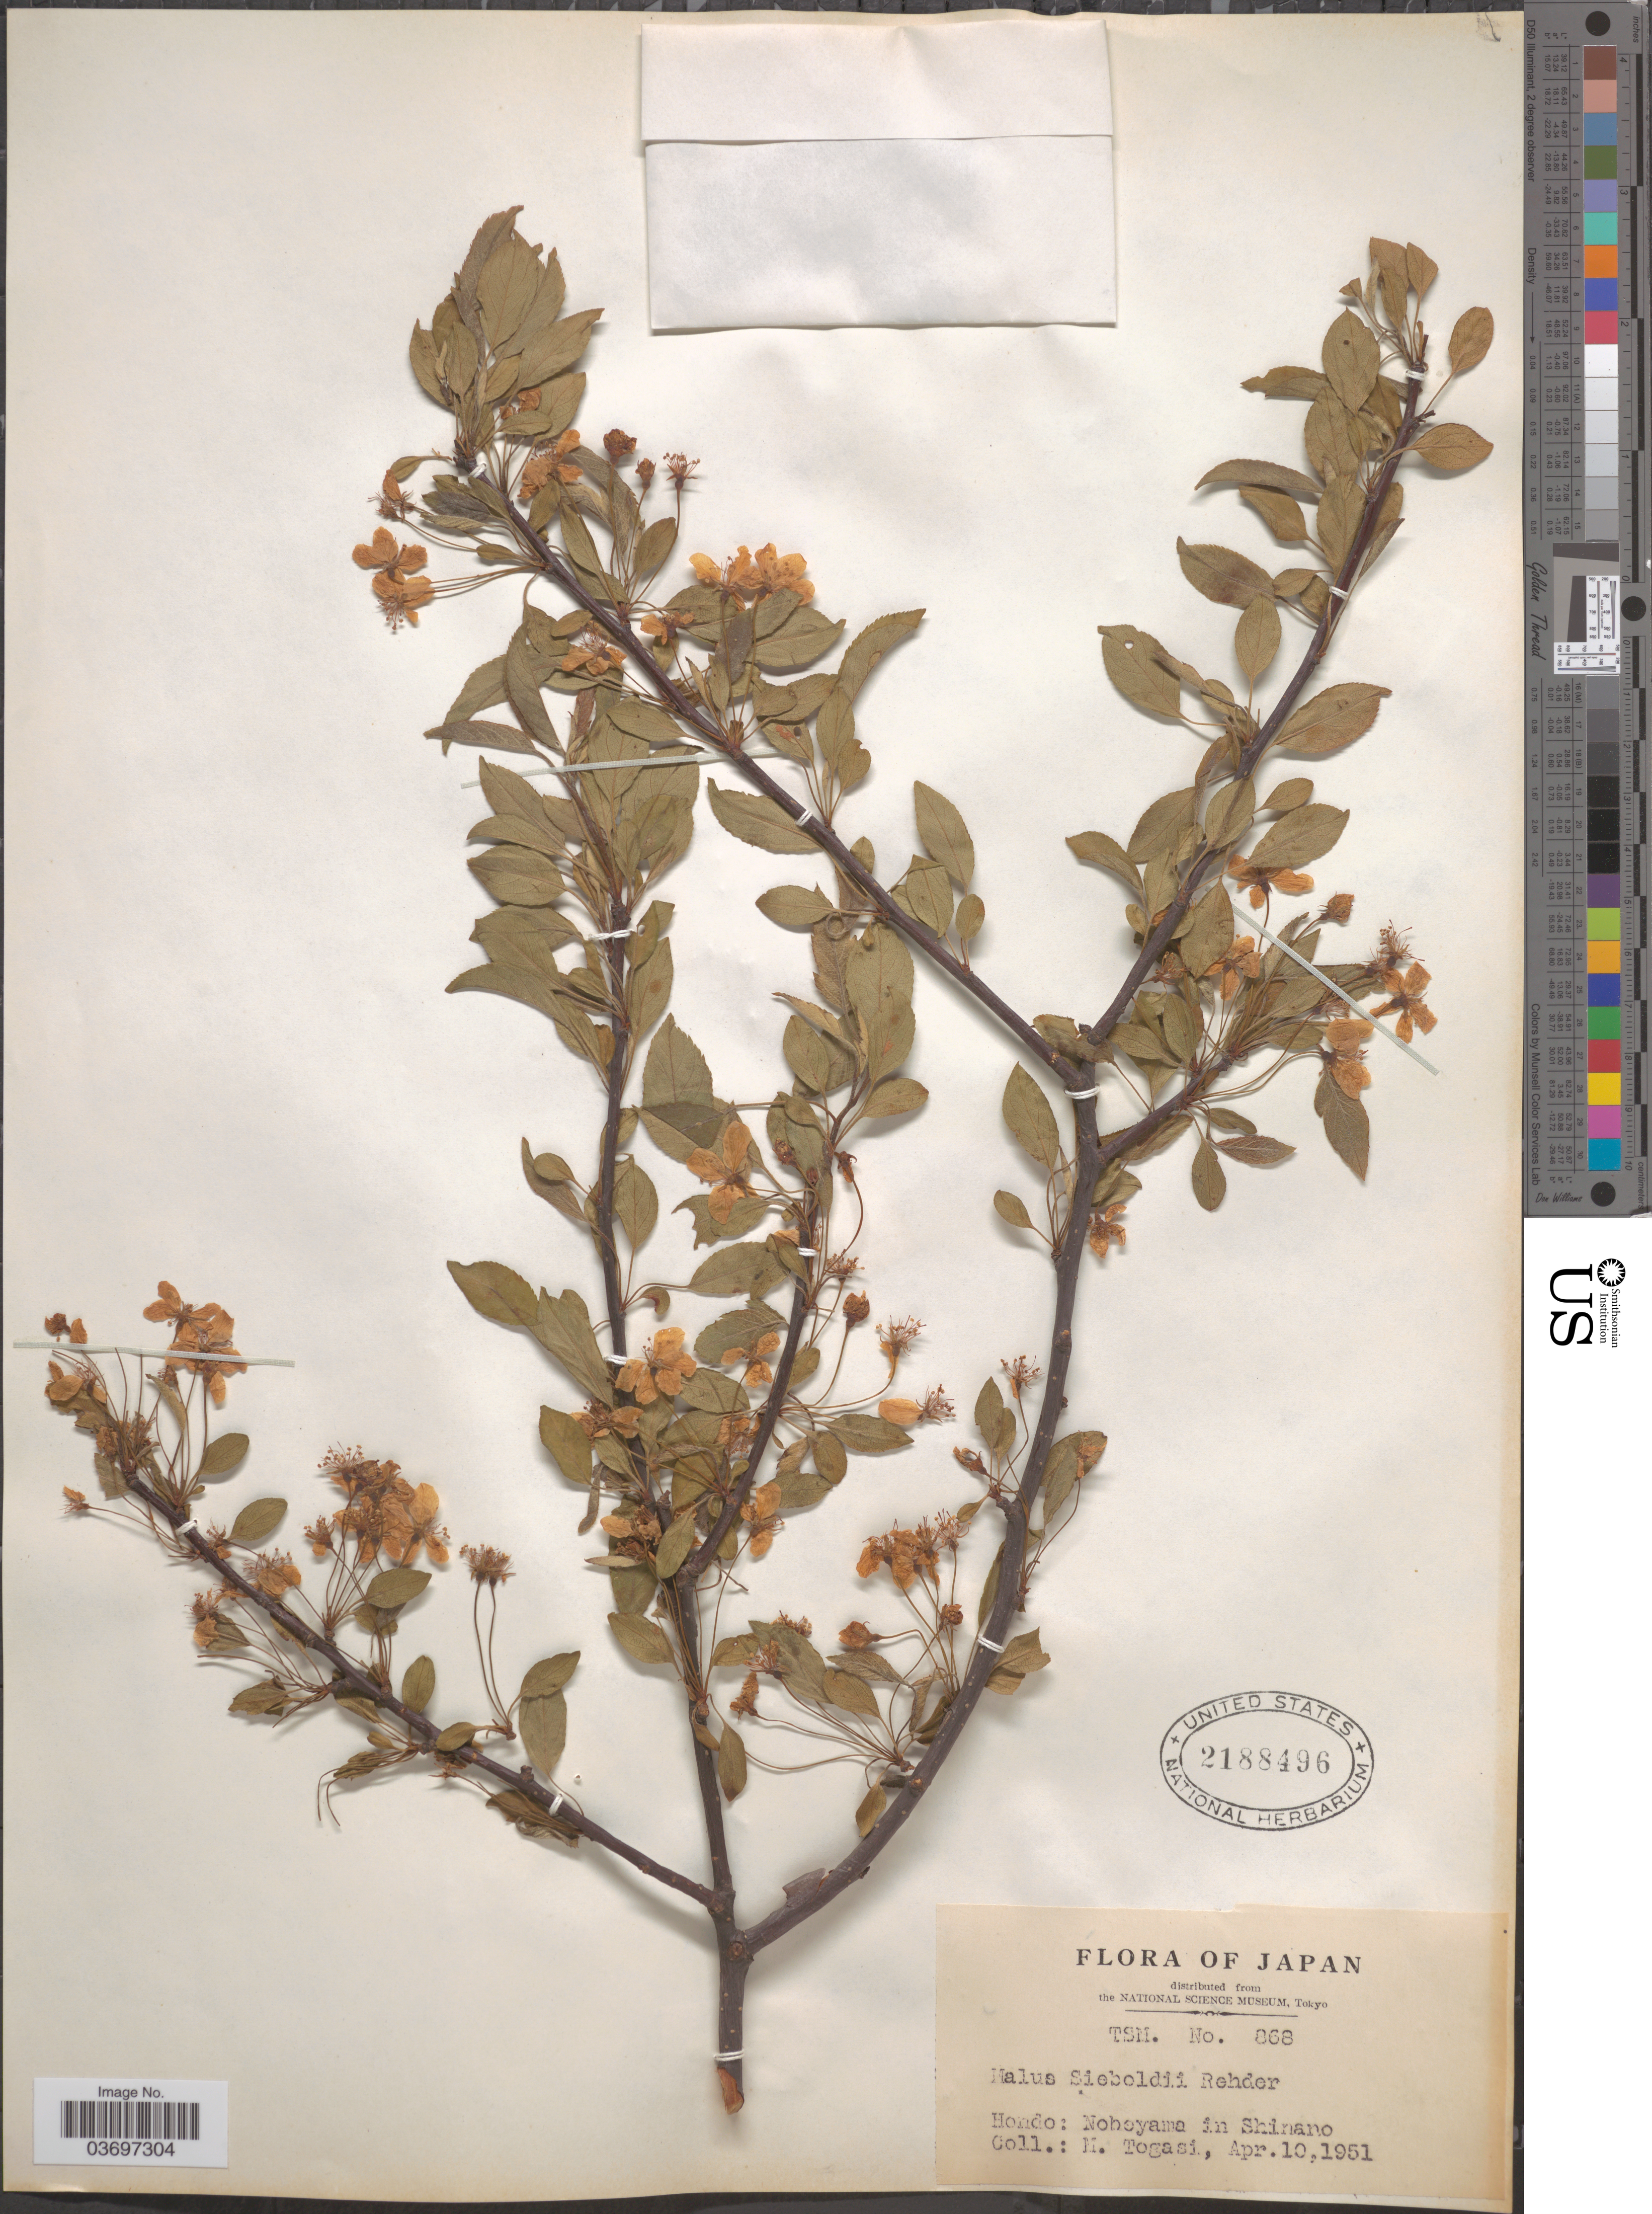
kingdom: Plantae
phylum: Tracheophyta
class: Magnoliopsida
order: Rosales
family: Rosaceae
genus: Malus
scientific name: Malus sieboldii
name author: Rehder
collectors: M. Togasi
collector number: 868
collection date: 1951-04-10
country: Japan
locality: Hondo: Nobeyama in Shinano.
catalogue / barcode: US 2188496